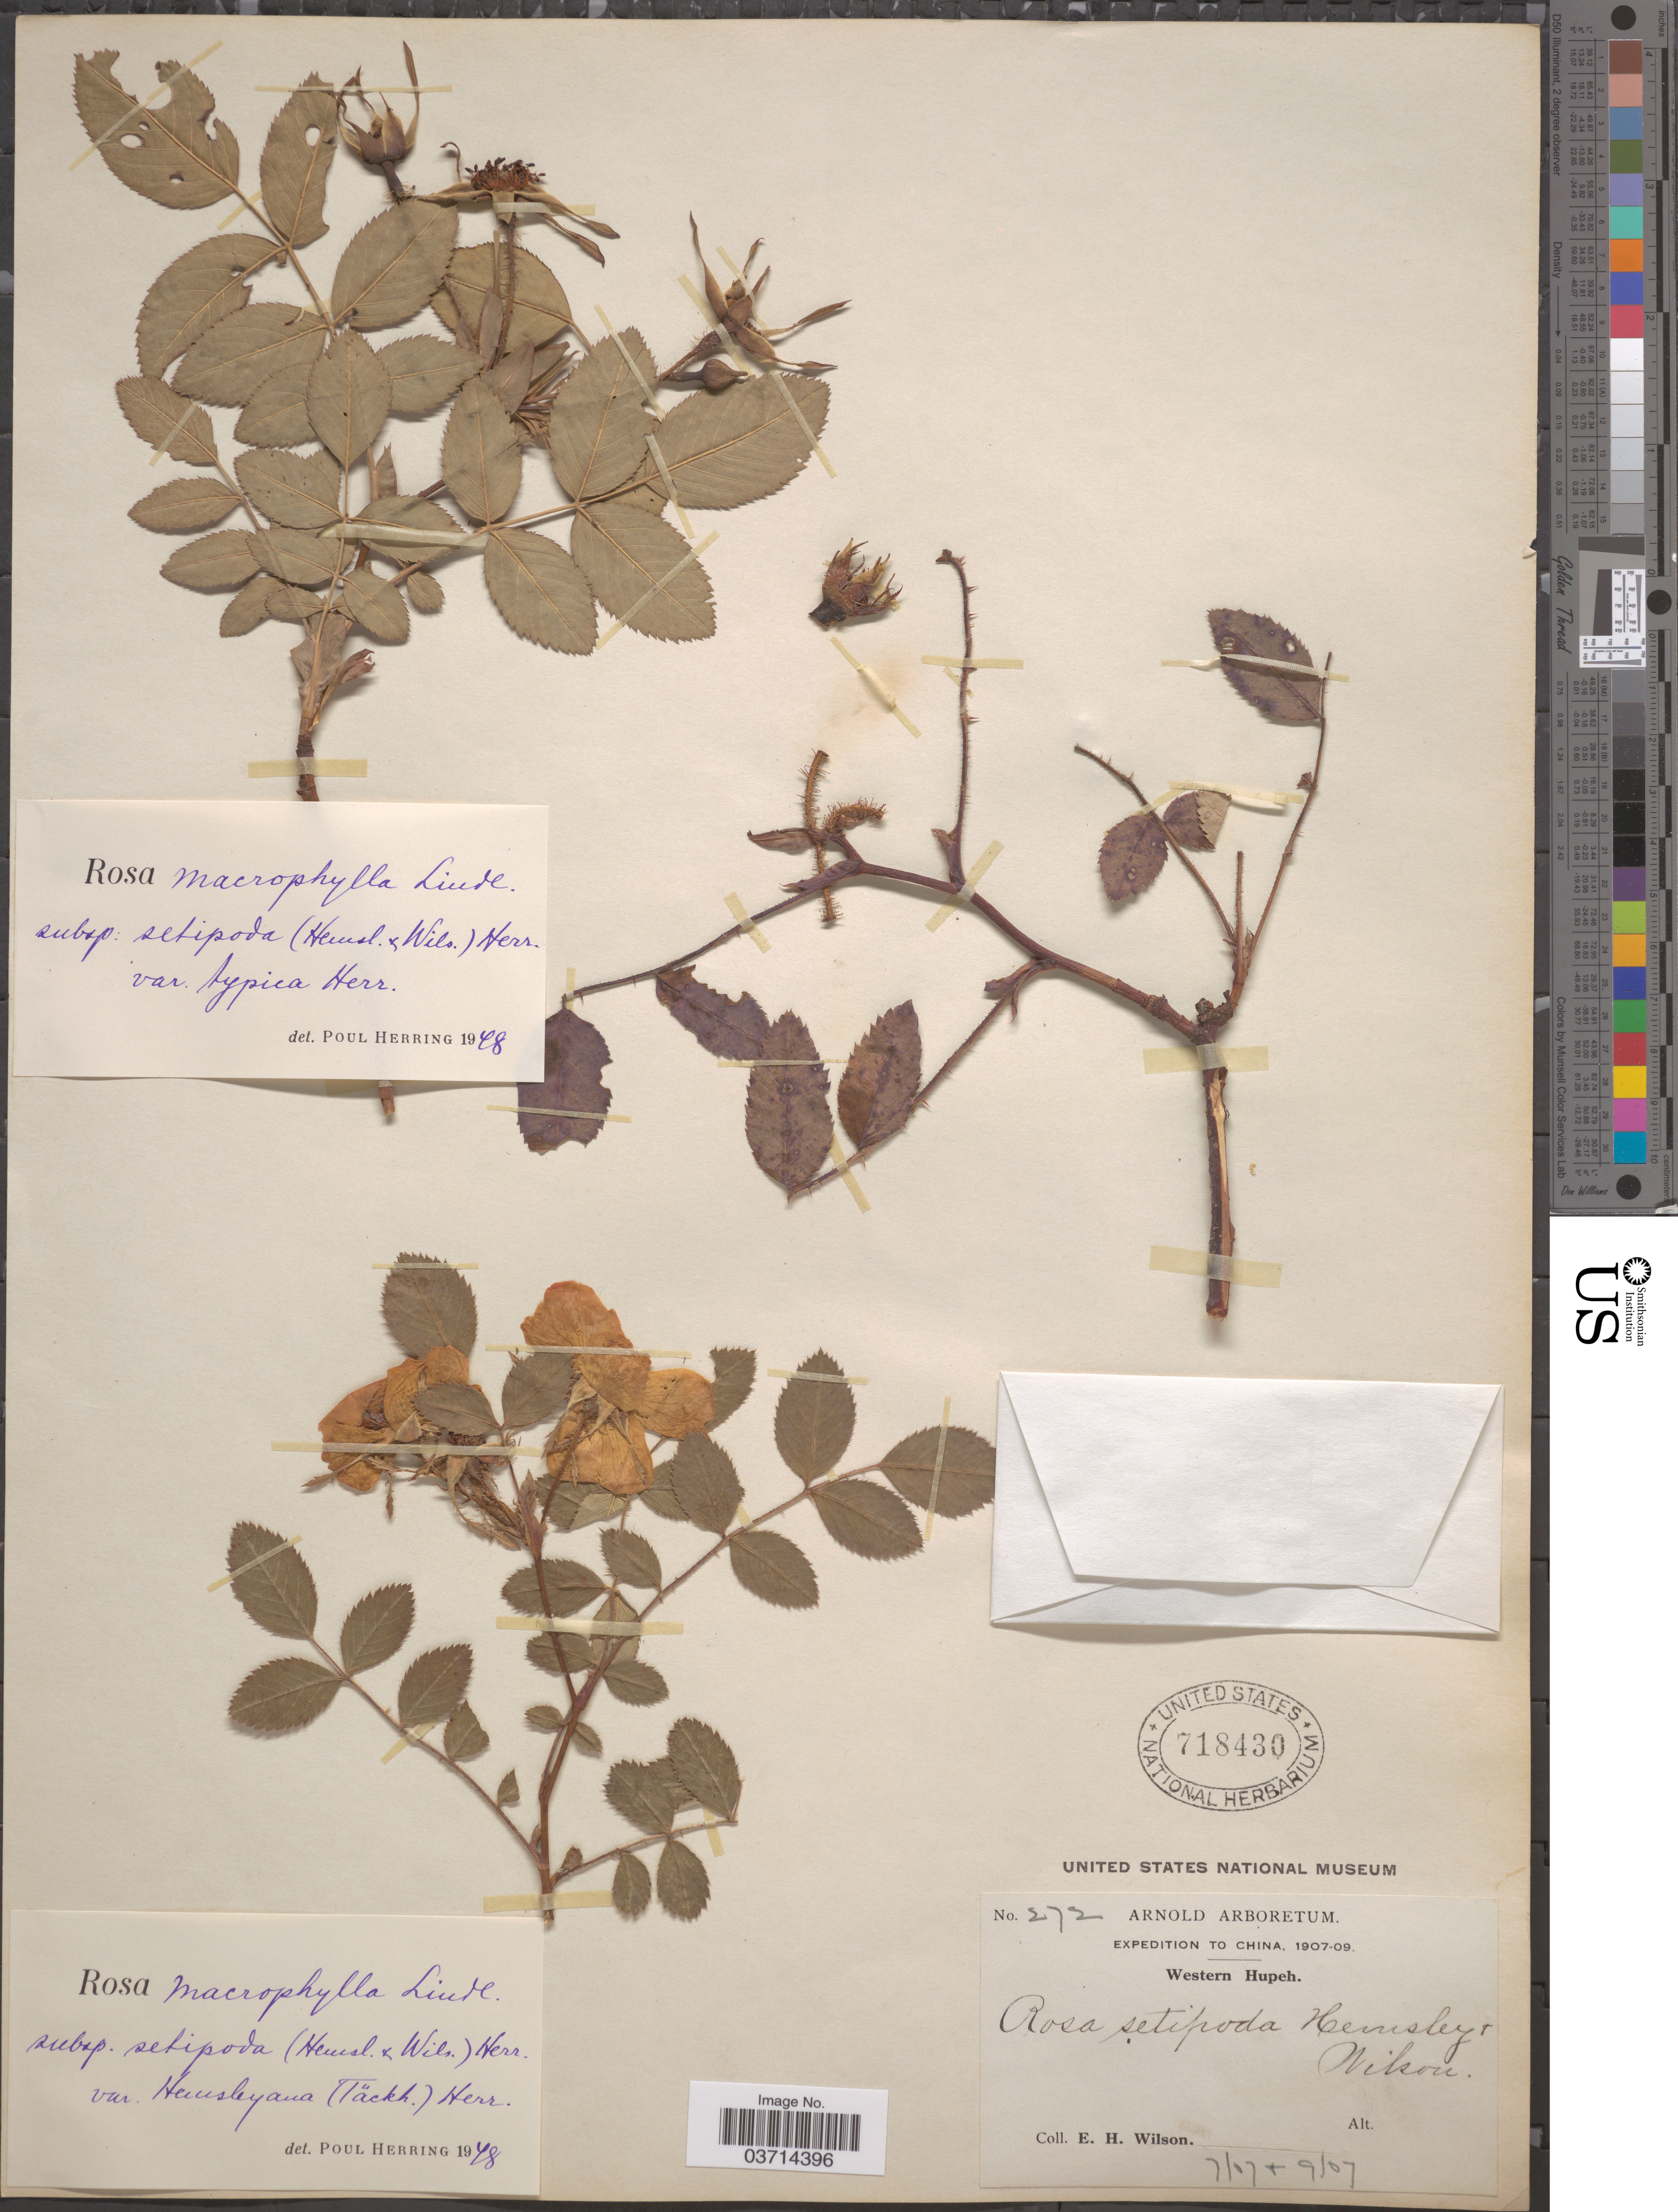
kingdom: Plantae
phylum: Tracheophyta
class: Magnoliopsida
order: Rosales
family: Rosaceae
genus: Rosa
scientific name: Rosa setipoda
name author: Hemsl. & E.H. Wilson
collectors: E. Wilson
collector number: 272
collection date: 1907-07/1907-09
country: China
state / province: Hubei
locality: Western Hupeh.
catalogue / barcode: US 718430